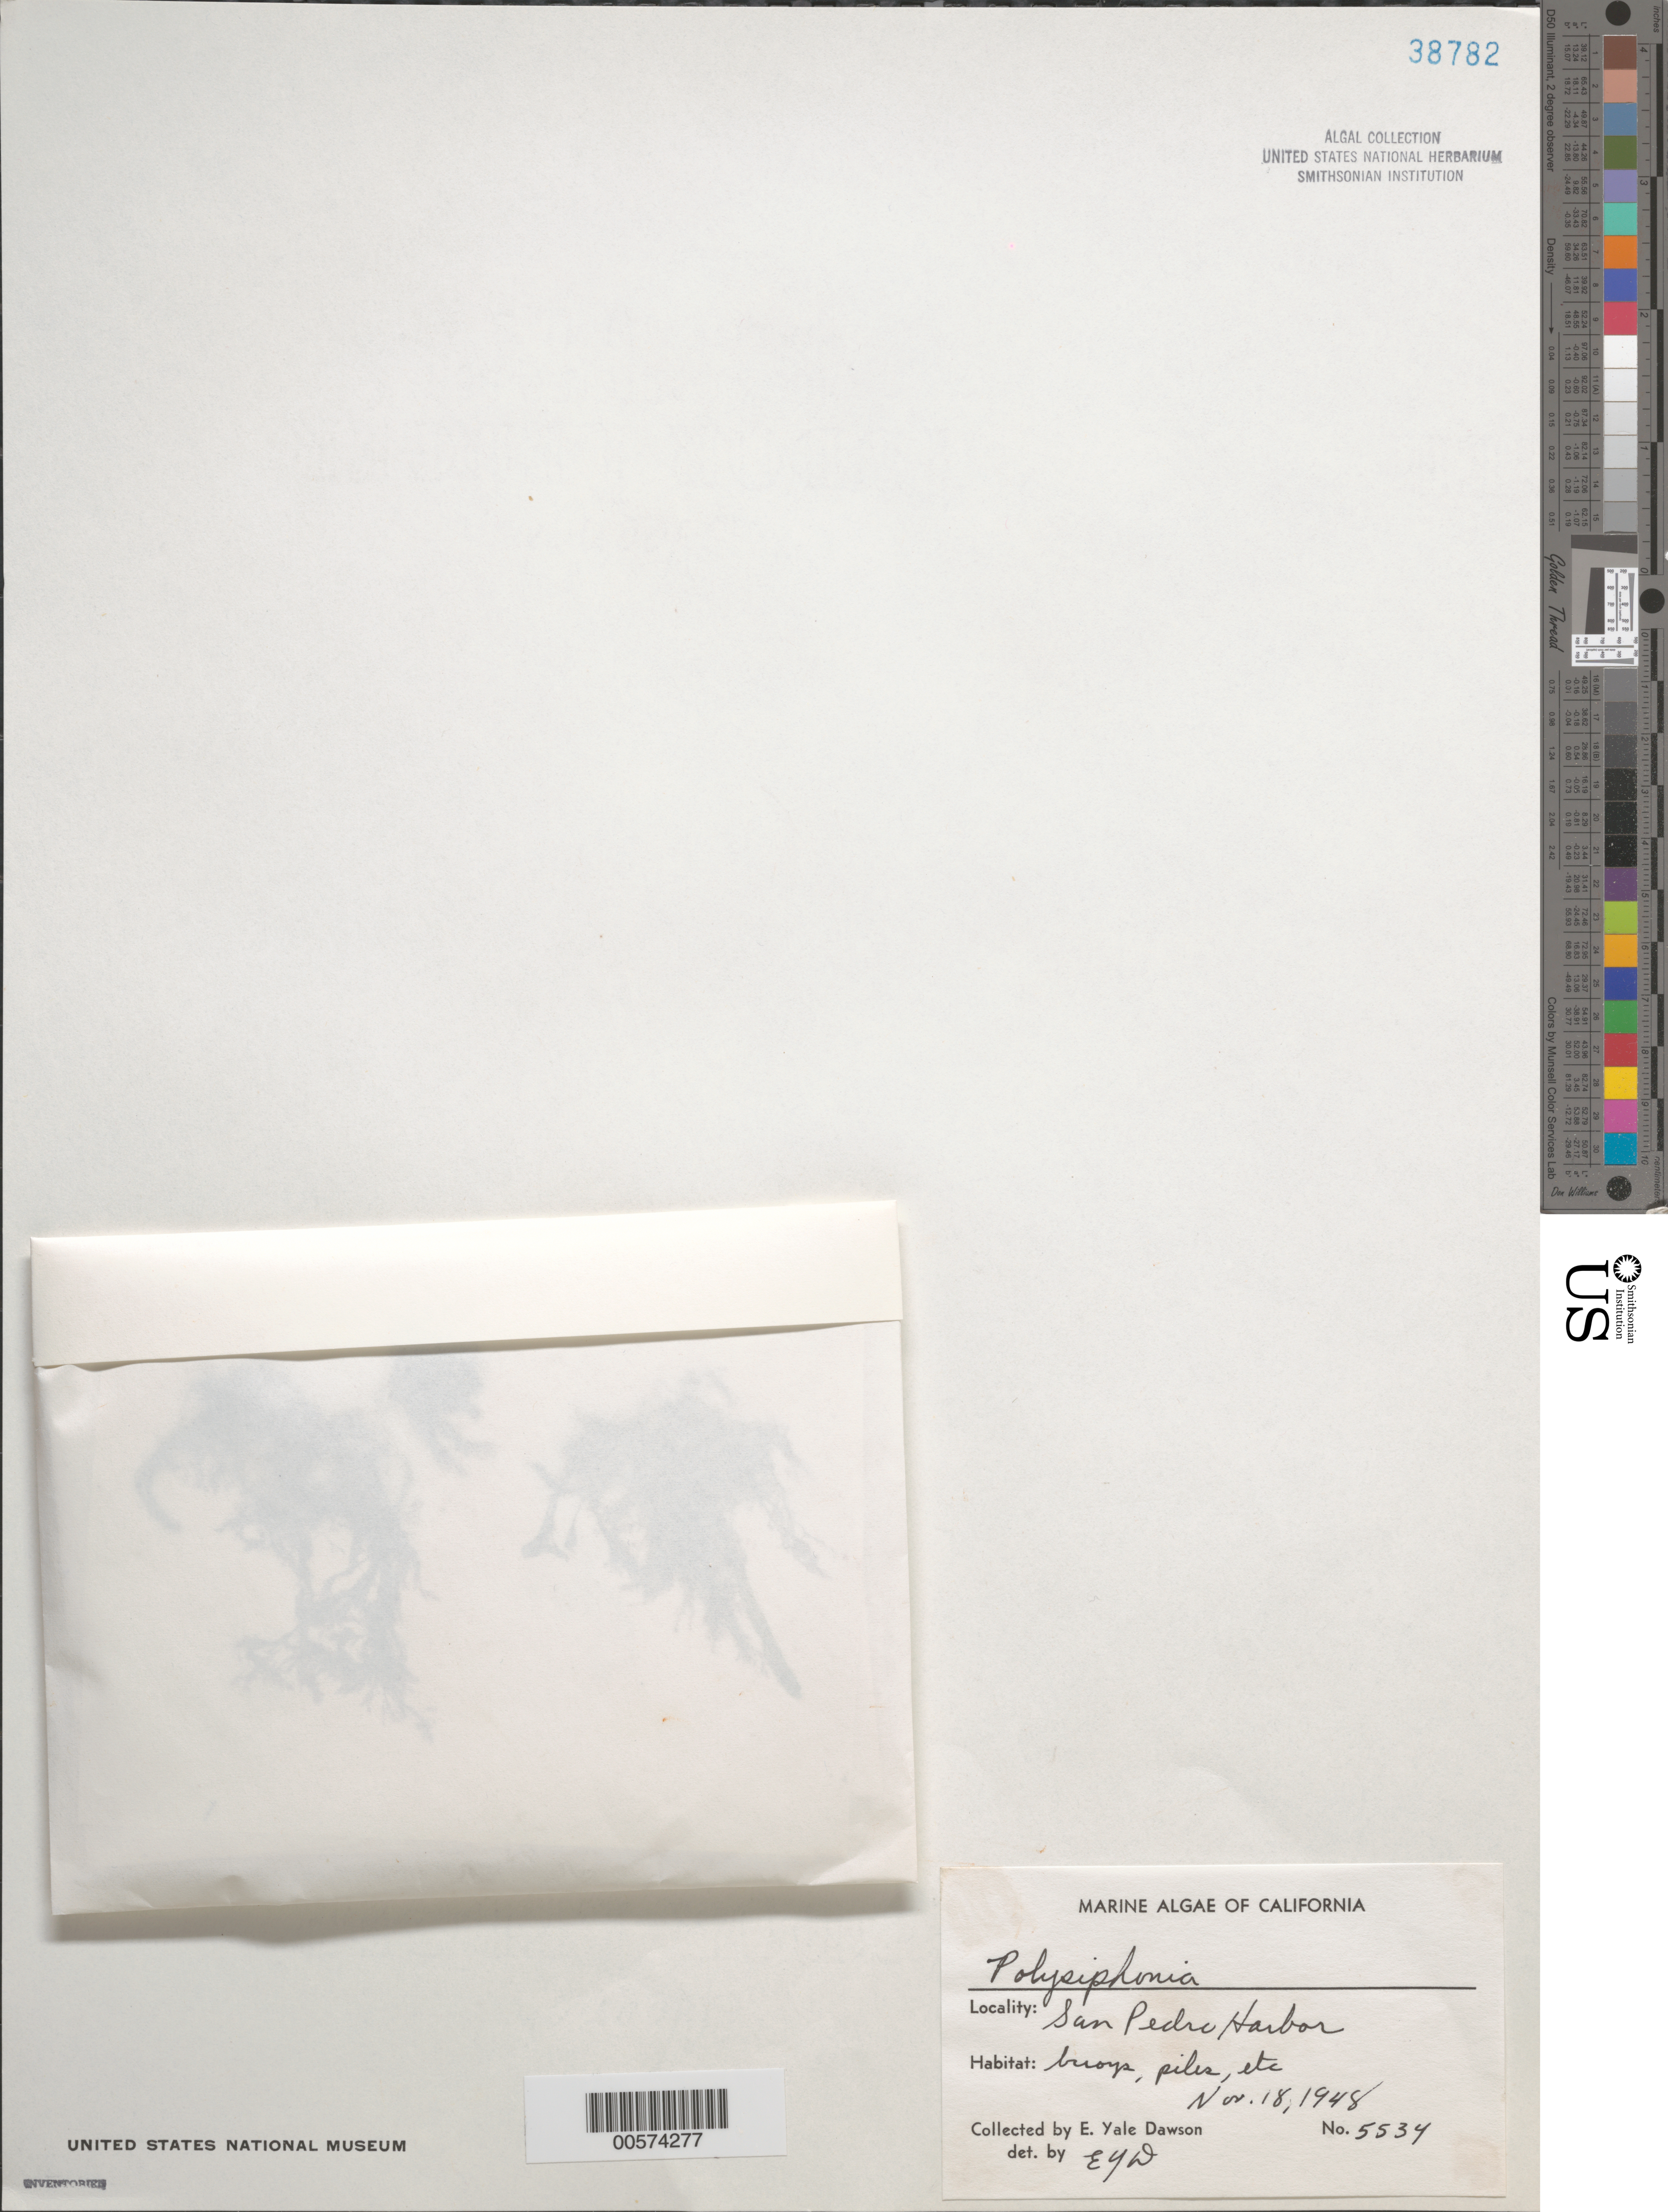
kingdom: Plantae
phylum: Rhodophyta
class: Florideophyceae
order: Ceramiales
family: Rhodomelaceae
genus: Polysiphonia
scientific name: Polysiphonia sp.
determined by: Dawson, E. Y.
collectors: E. Y. Dawson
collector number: EYD 5534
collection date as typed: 18 Nov 1948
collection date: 1948-11-18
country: United States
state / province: California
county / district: Los Angeles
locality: San Pedro Harbor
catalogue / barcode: US 38782